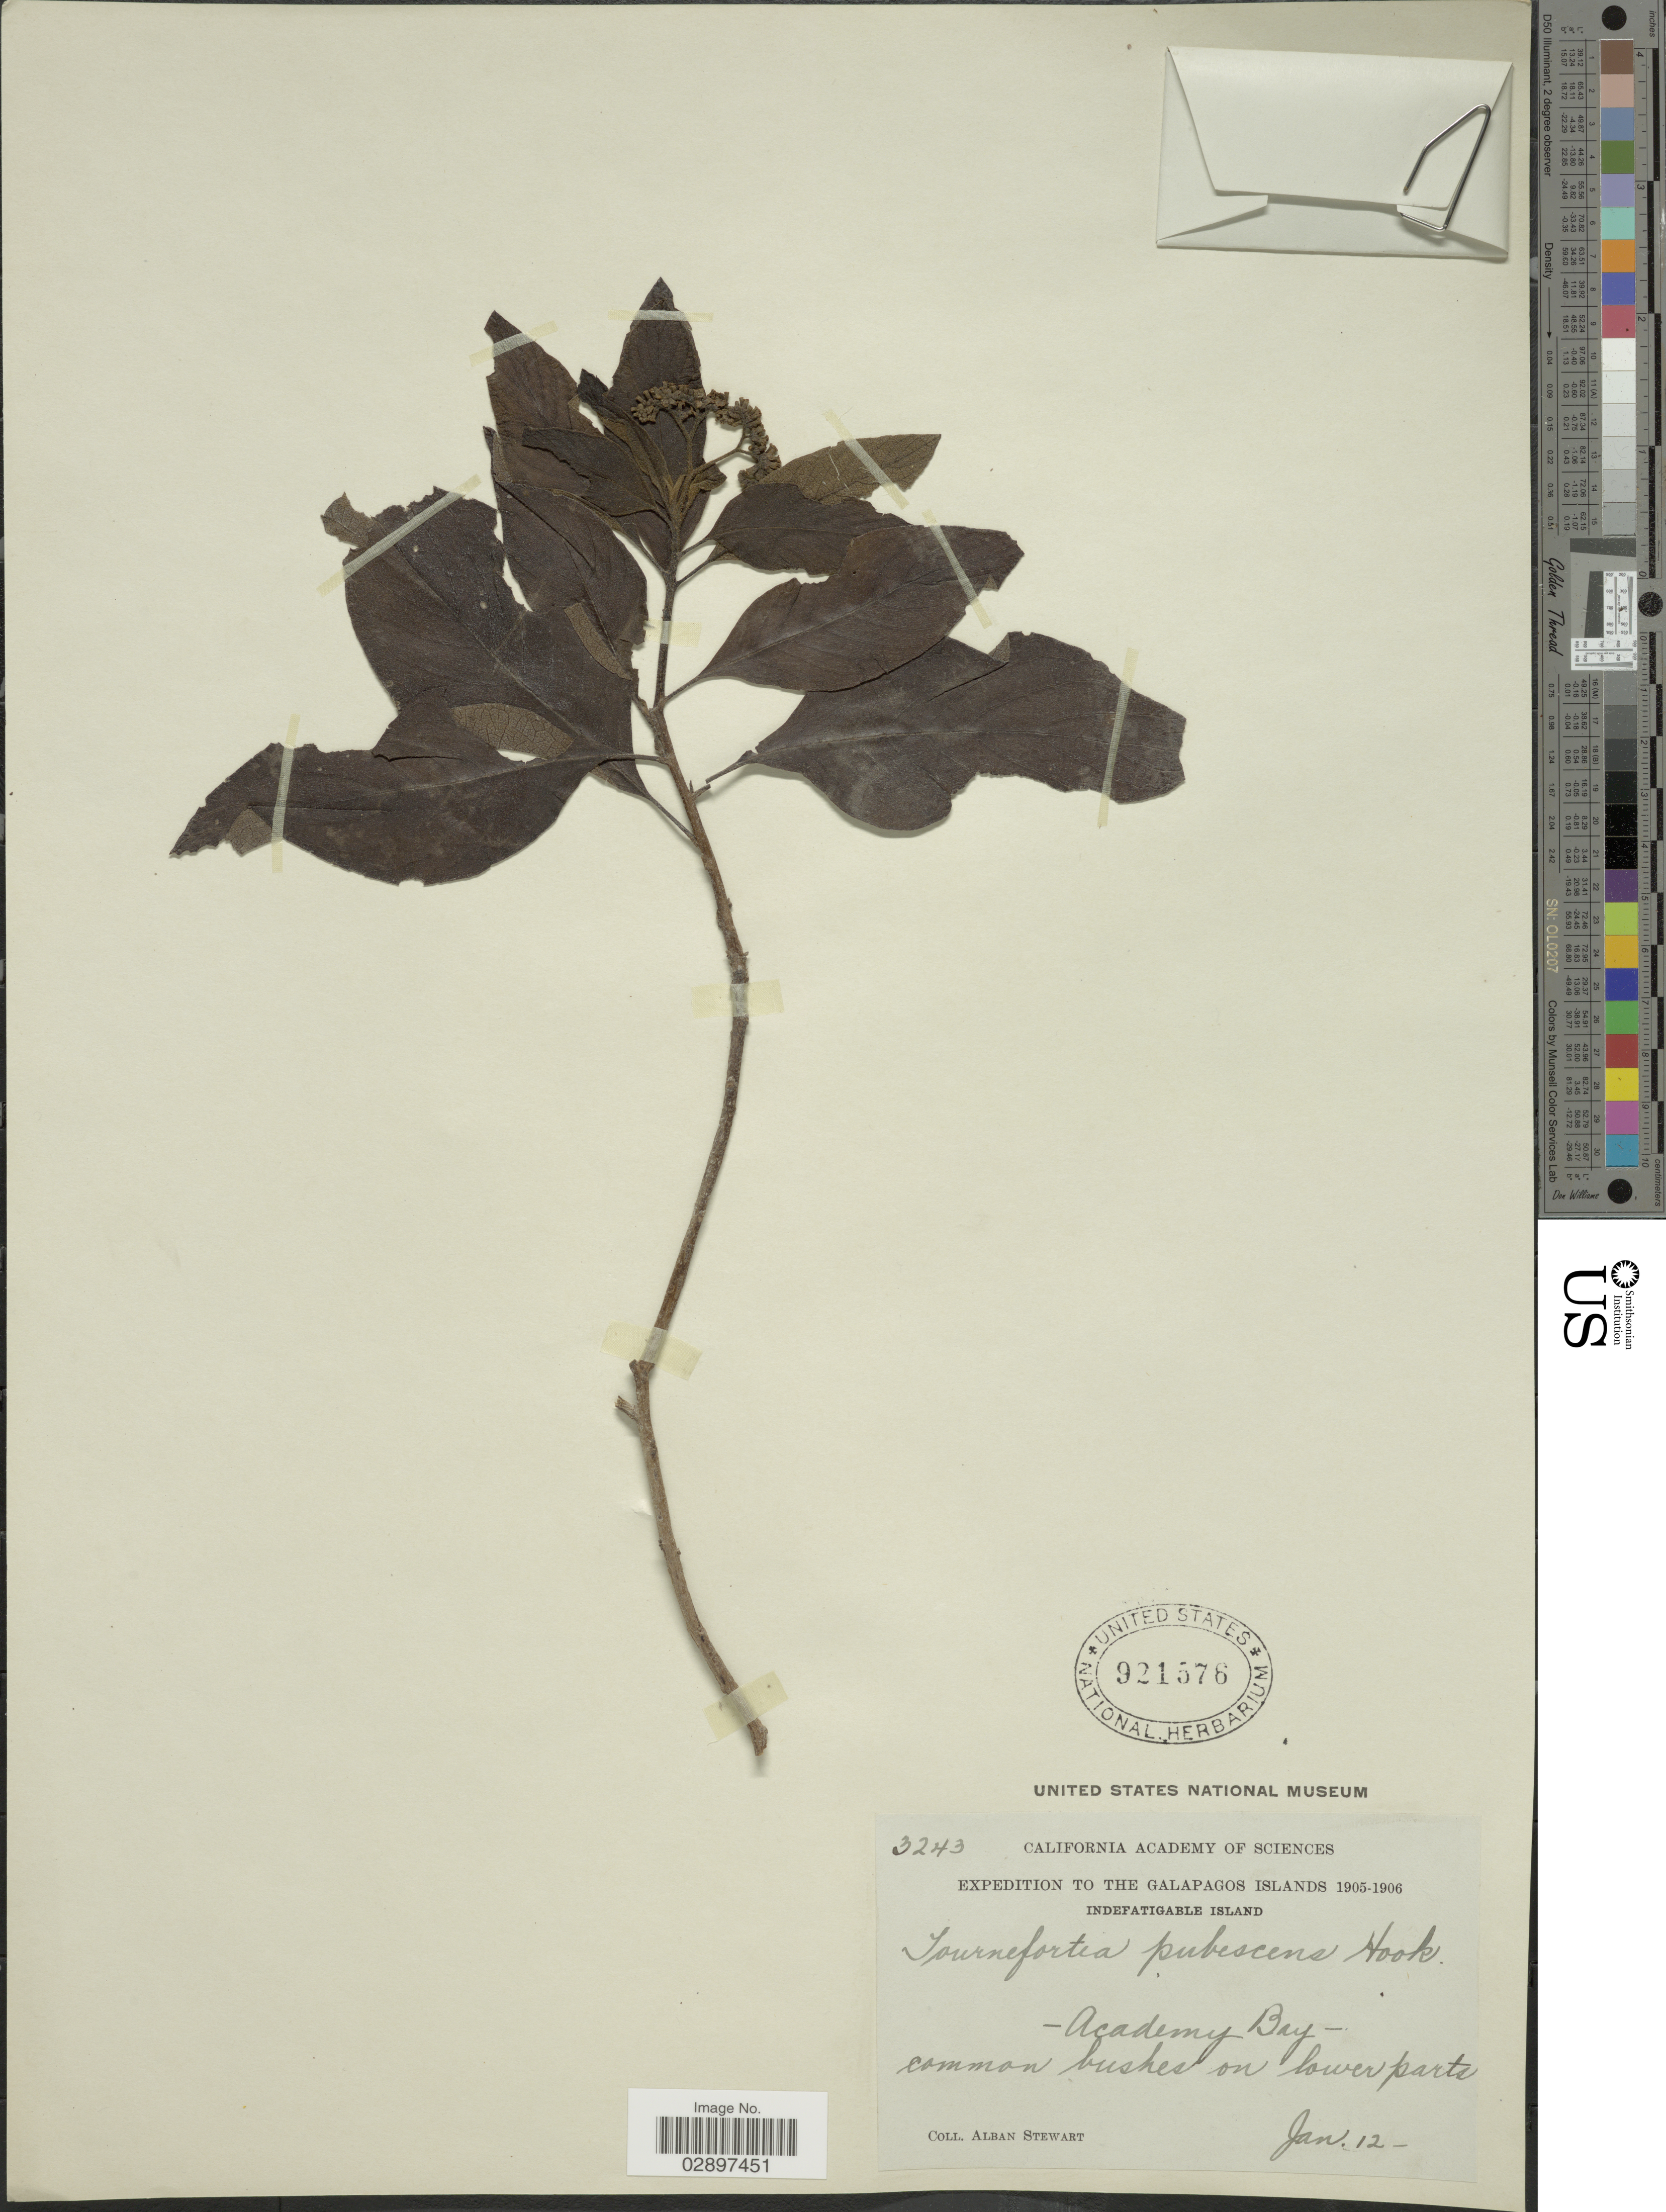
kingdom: Plantae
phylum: Tracheophyta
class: Magnoliopsida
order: Boraginales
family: Heliotropiaceae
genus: Tournefortia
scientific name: Tournefortia pubescens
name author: Hook. f.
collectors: A. Stewart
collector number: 3243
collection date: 1905-01-12/1906-01-12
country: Ecuador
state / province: Colón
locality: The Galapagos Islands. Indefatigable Island. Academy Bay.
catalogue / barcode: US 921576